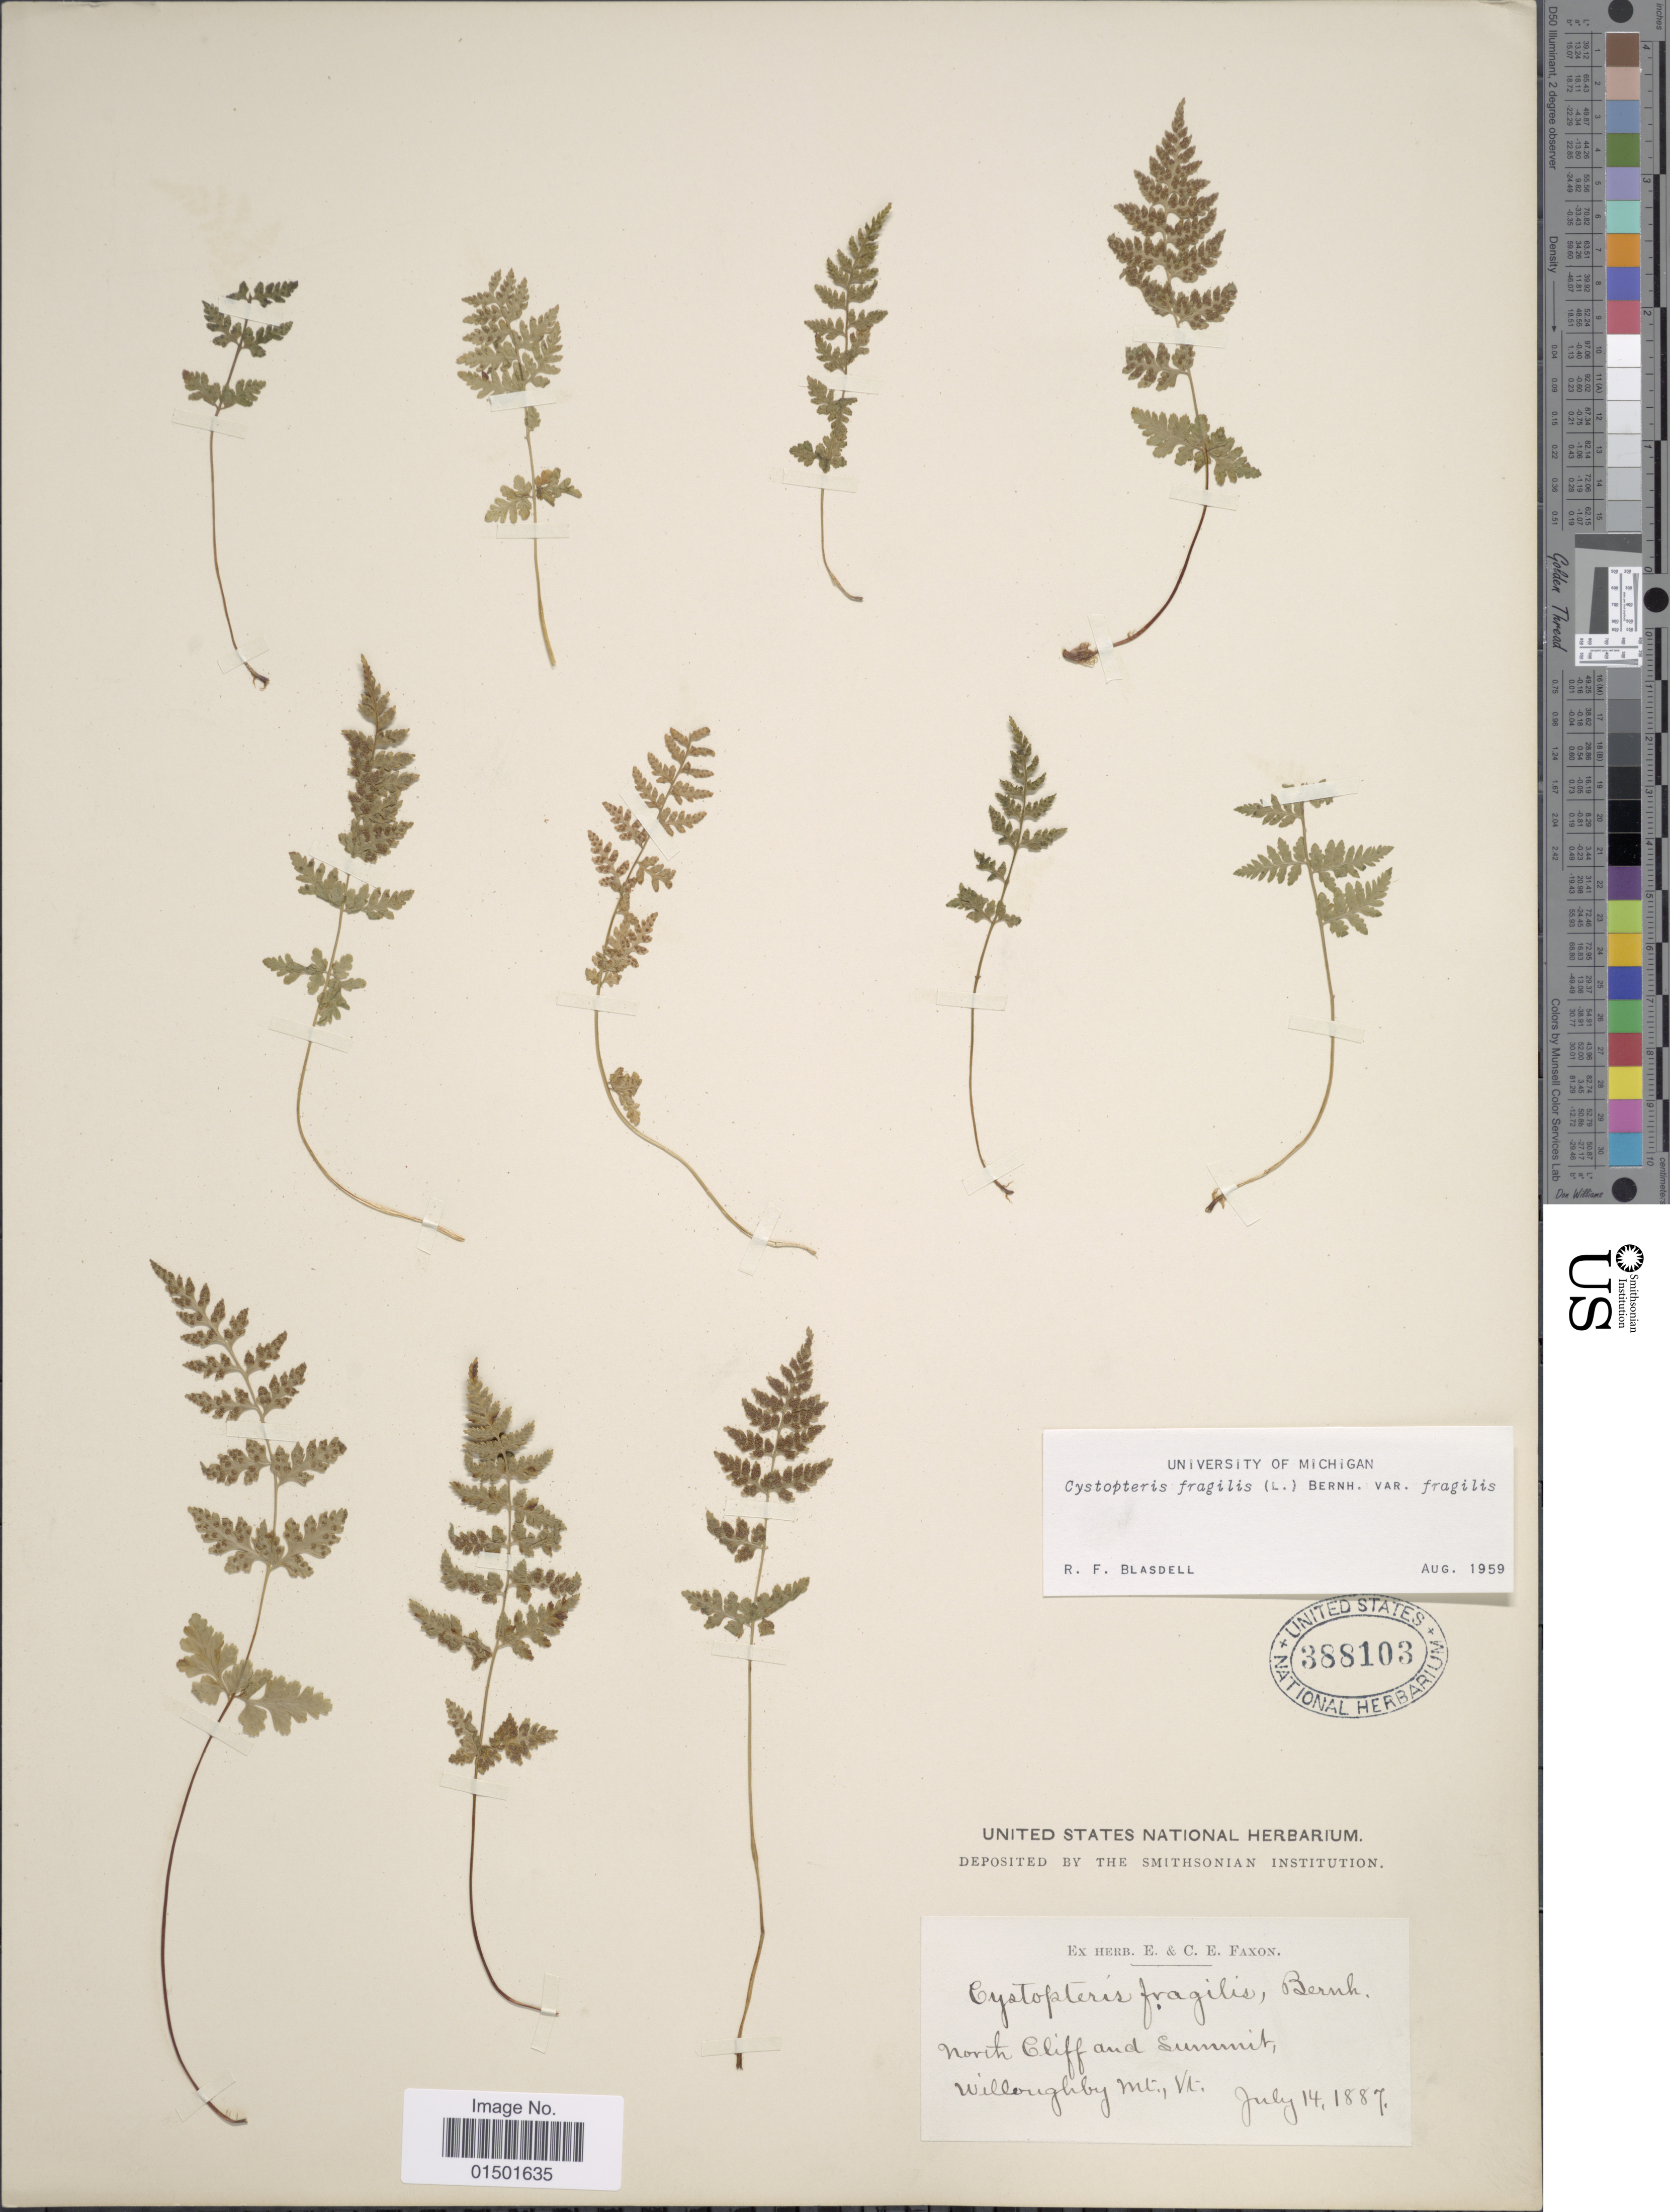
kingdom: Plantae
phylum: Tracheophyta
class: Polypodiopsida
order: Polypodiales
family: Cystopteridaceae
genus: Cystopteris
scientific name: Cystopteris fragilis var. fragilis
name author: (L.) Bernh.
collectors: ex herb. E. & C.E. Faxon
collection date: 1887-07-14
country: United States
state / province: Vermont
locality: North Cliff and Summit, Willoughby Mt., VT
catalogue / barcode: US 388103